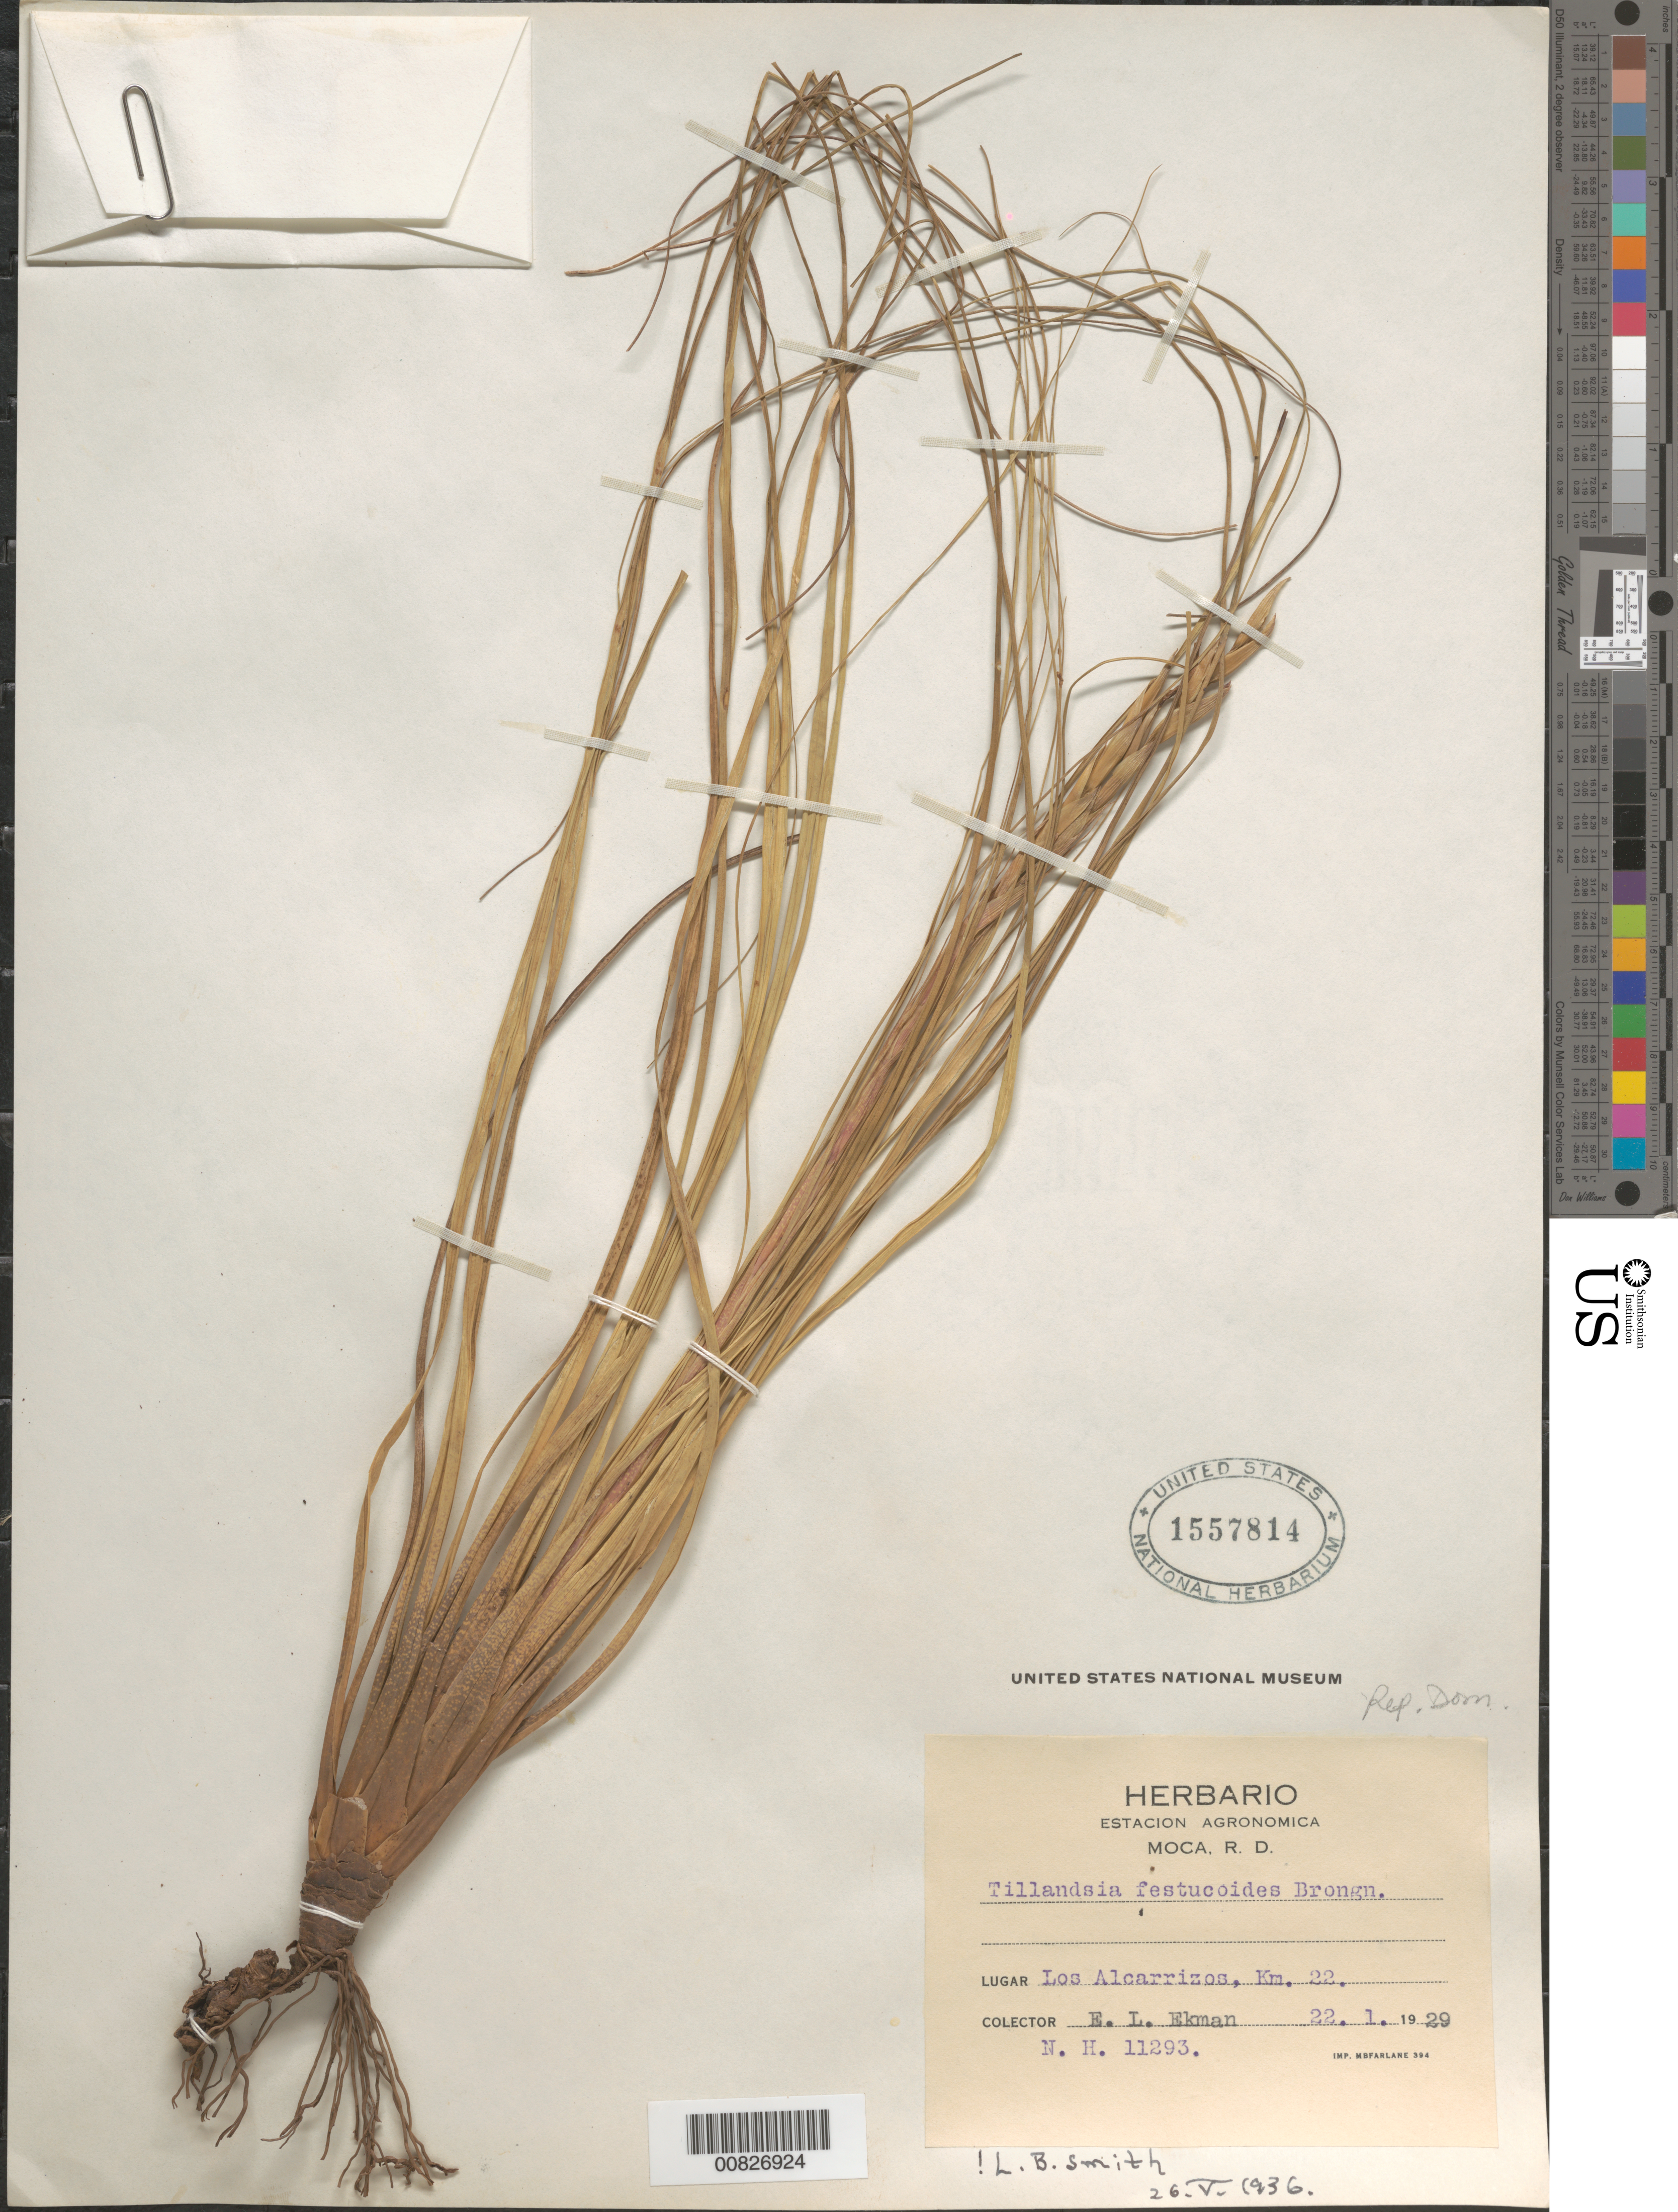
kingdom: Plantae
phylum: Tracheophyta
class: Liliopsida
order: Poales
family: Bromeliaceae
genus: Tillandsia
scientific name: Tillandsia festucoides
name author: Brongn. ex Mez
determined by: Smith, Lyman B., (US), NMNH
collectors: E. L. Ekman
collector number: H 11293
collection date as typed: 22 Jan 1929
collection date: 1929-01-22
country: Dominican Republic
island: Hispaniola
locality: Los Alcarrizos, km. 22.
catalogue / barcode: US 1557814